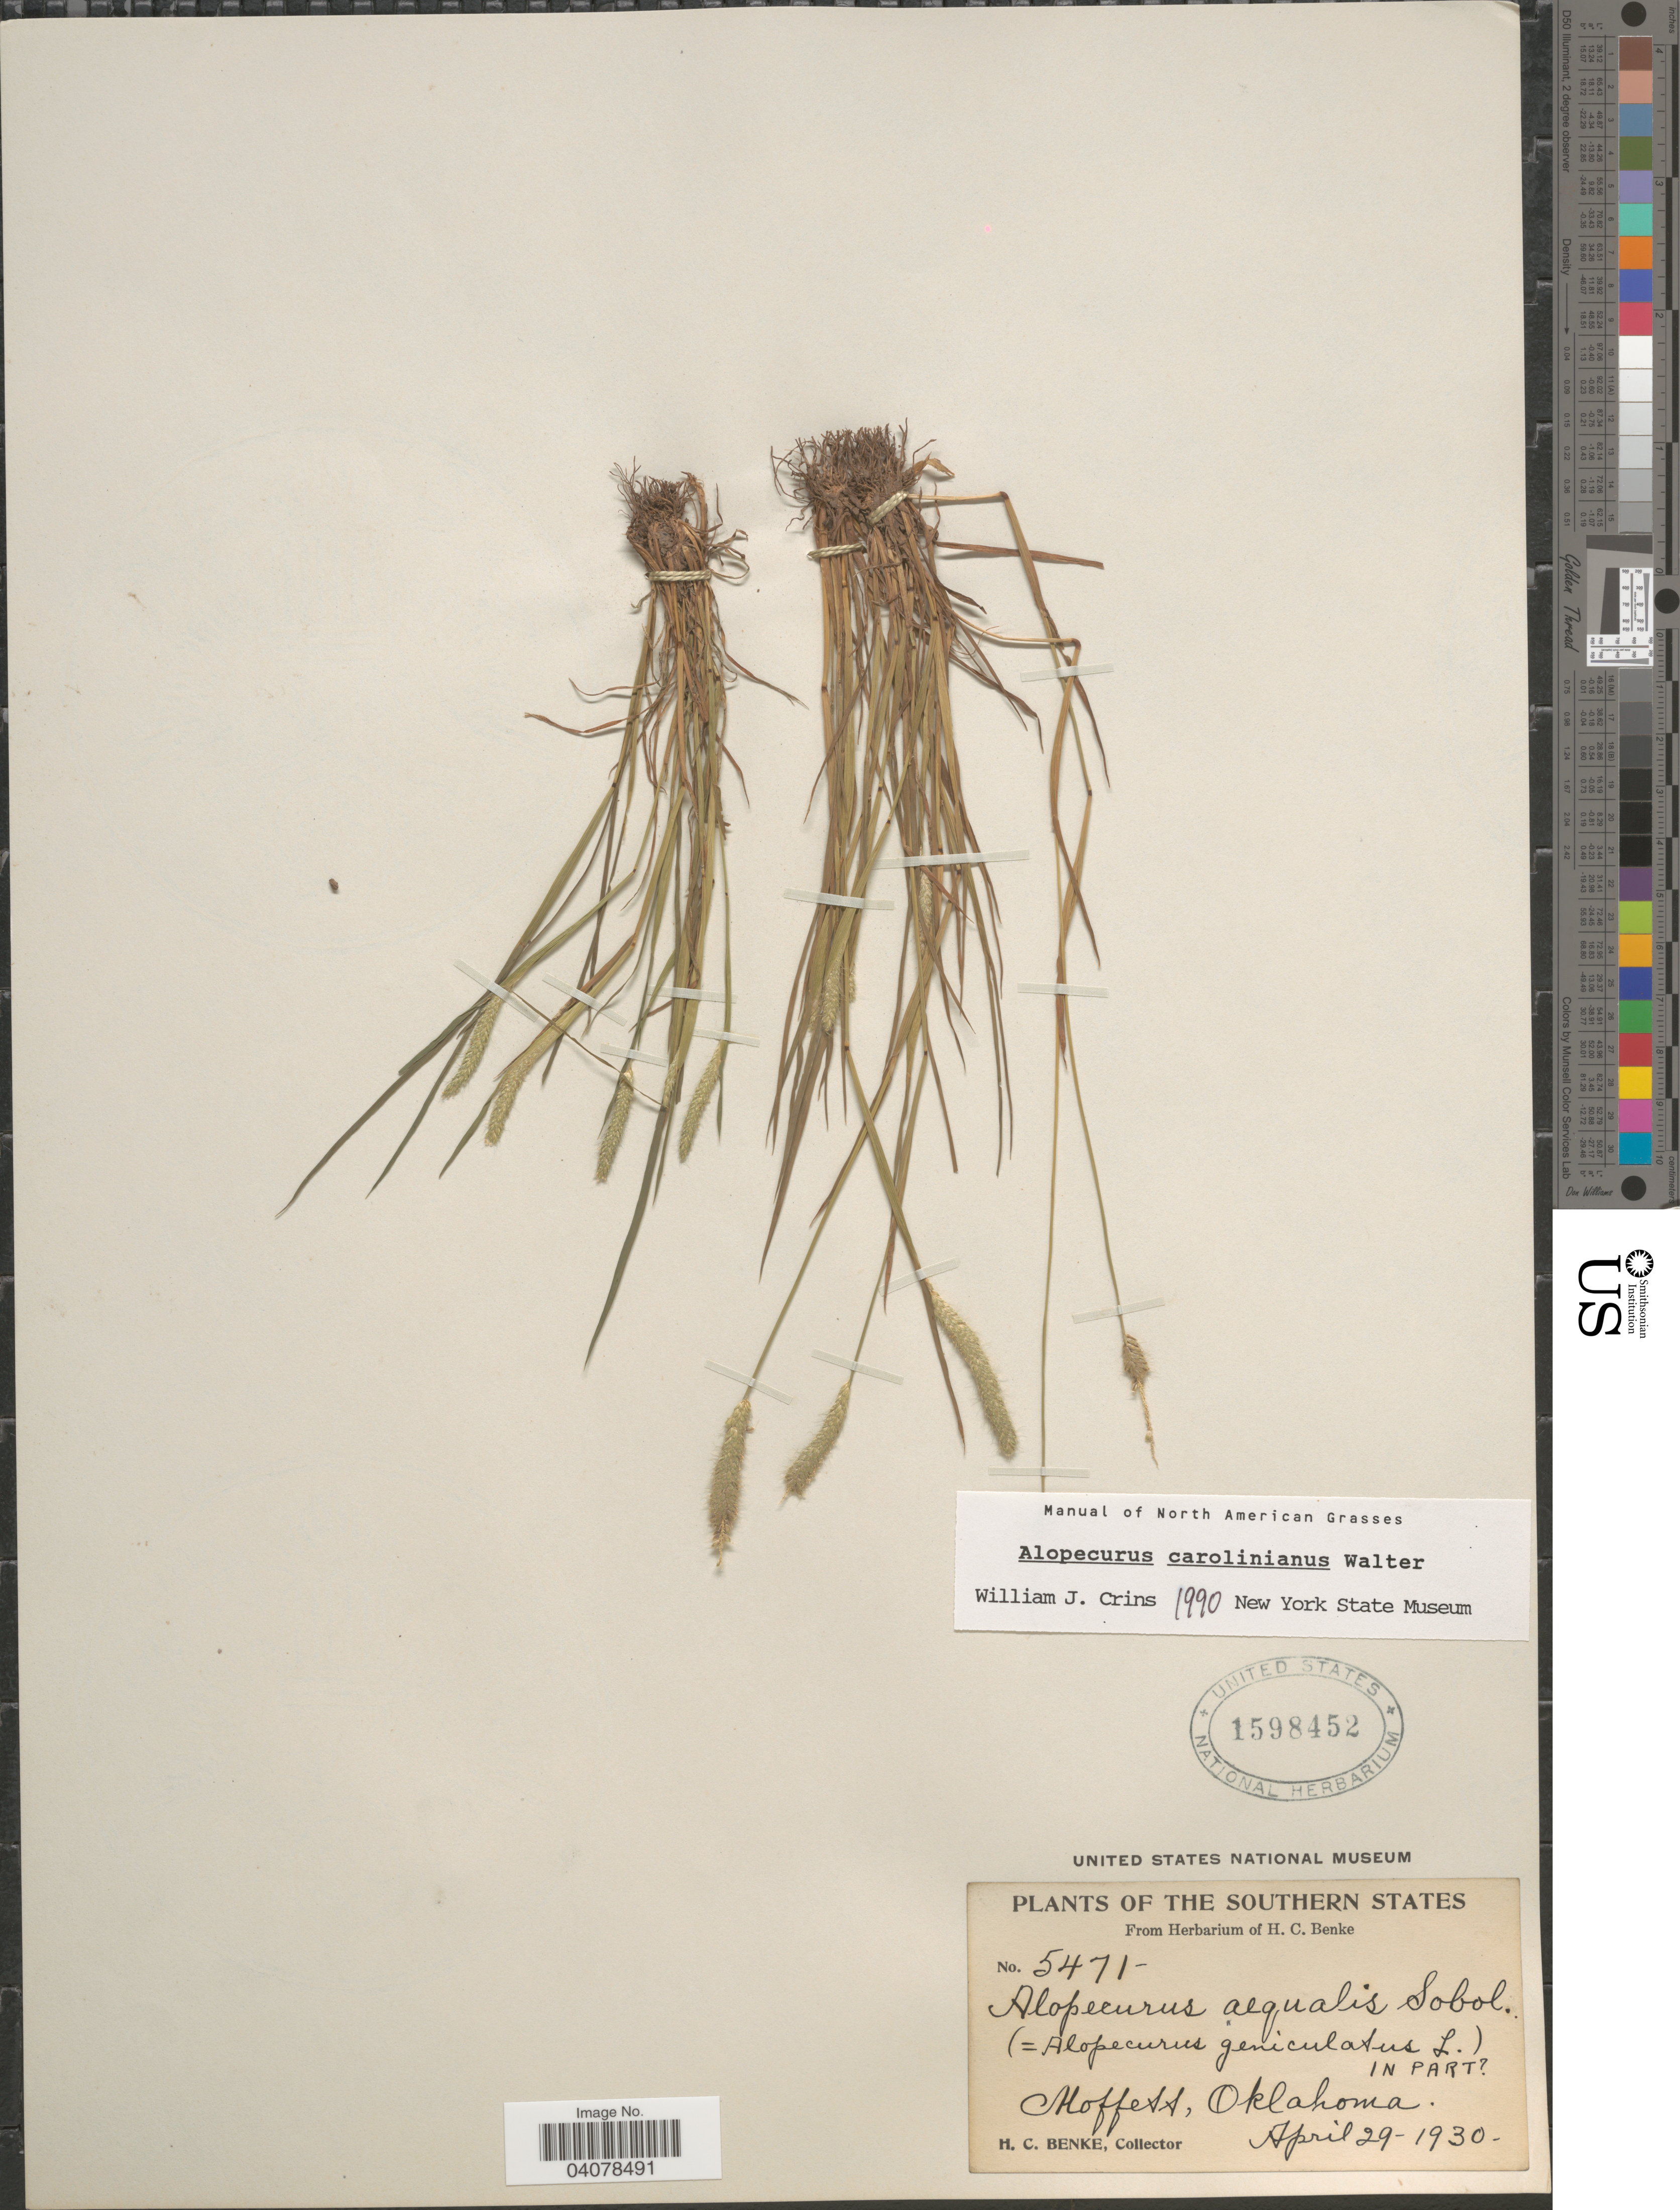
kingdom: Plantae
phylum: Tracheophyta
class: Liliopsida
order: Poales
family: Poaceae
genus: Alopecurus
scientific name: Alopecurus aequalis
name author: Sobol.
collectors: H. Benke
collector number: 5471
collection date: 1930-04-29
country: United States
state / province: Oklahoma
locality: The Southern States. Moffett.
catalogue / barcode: US 1598452